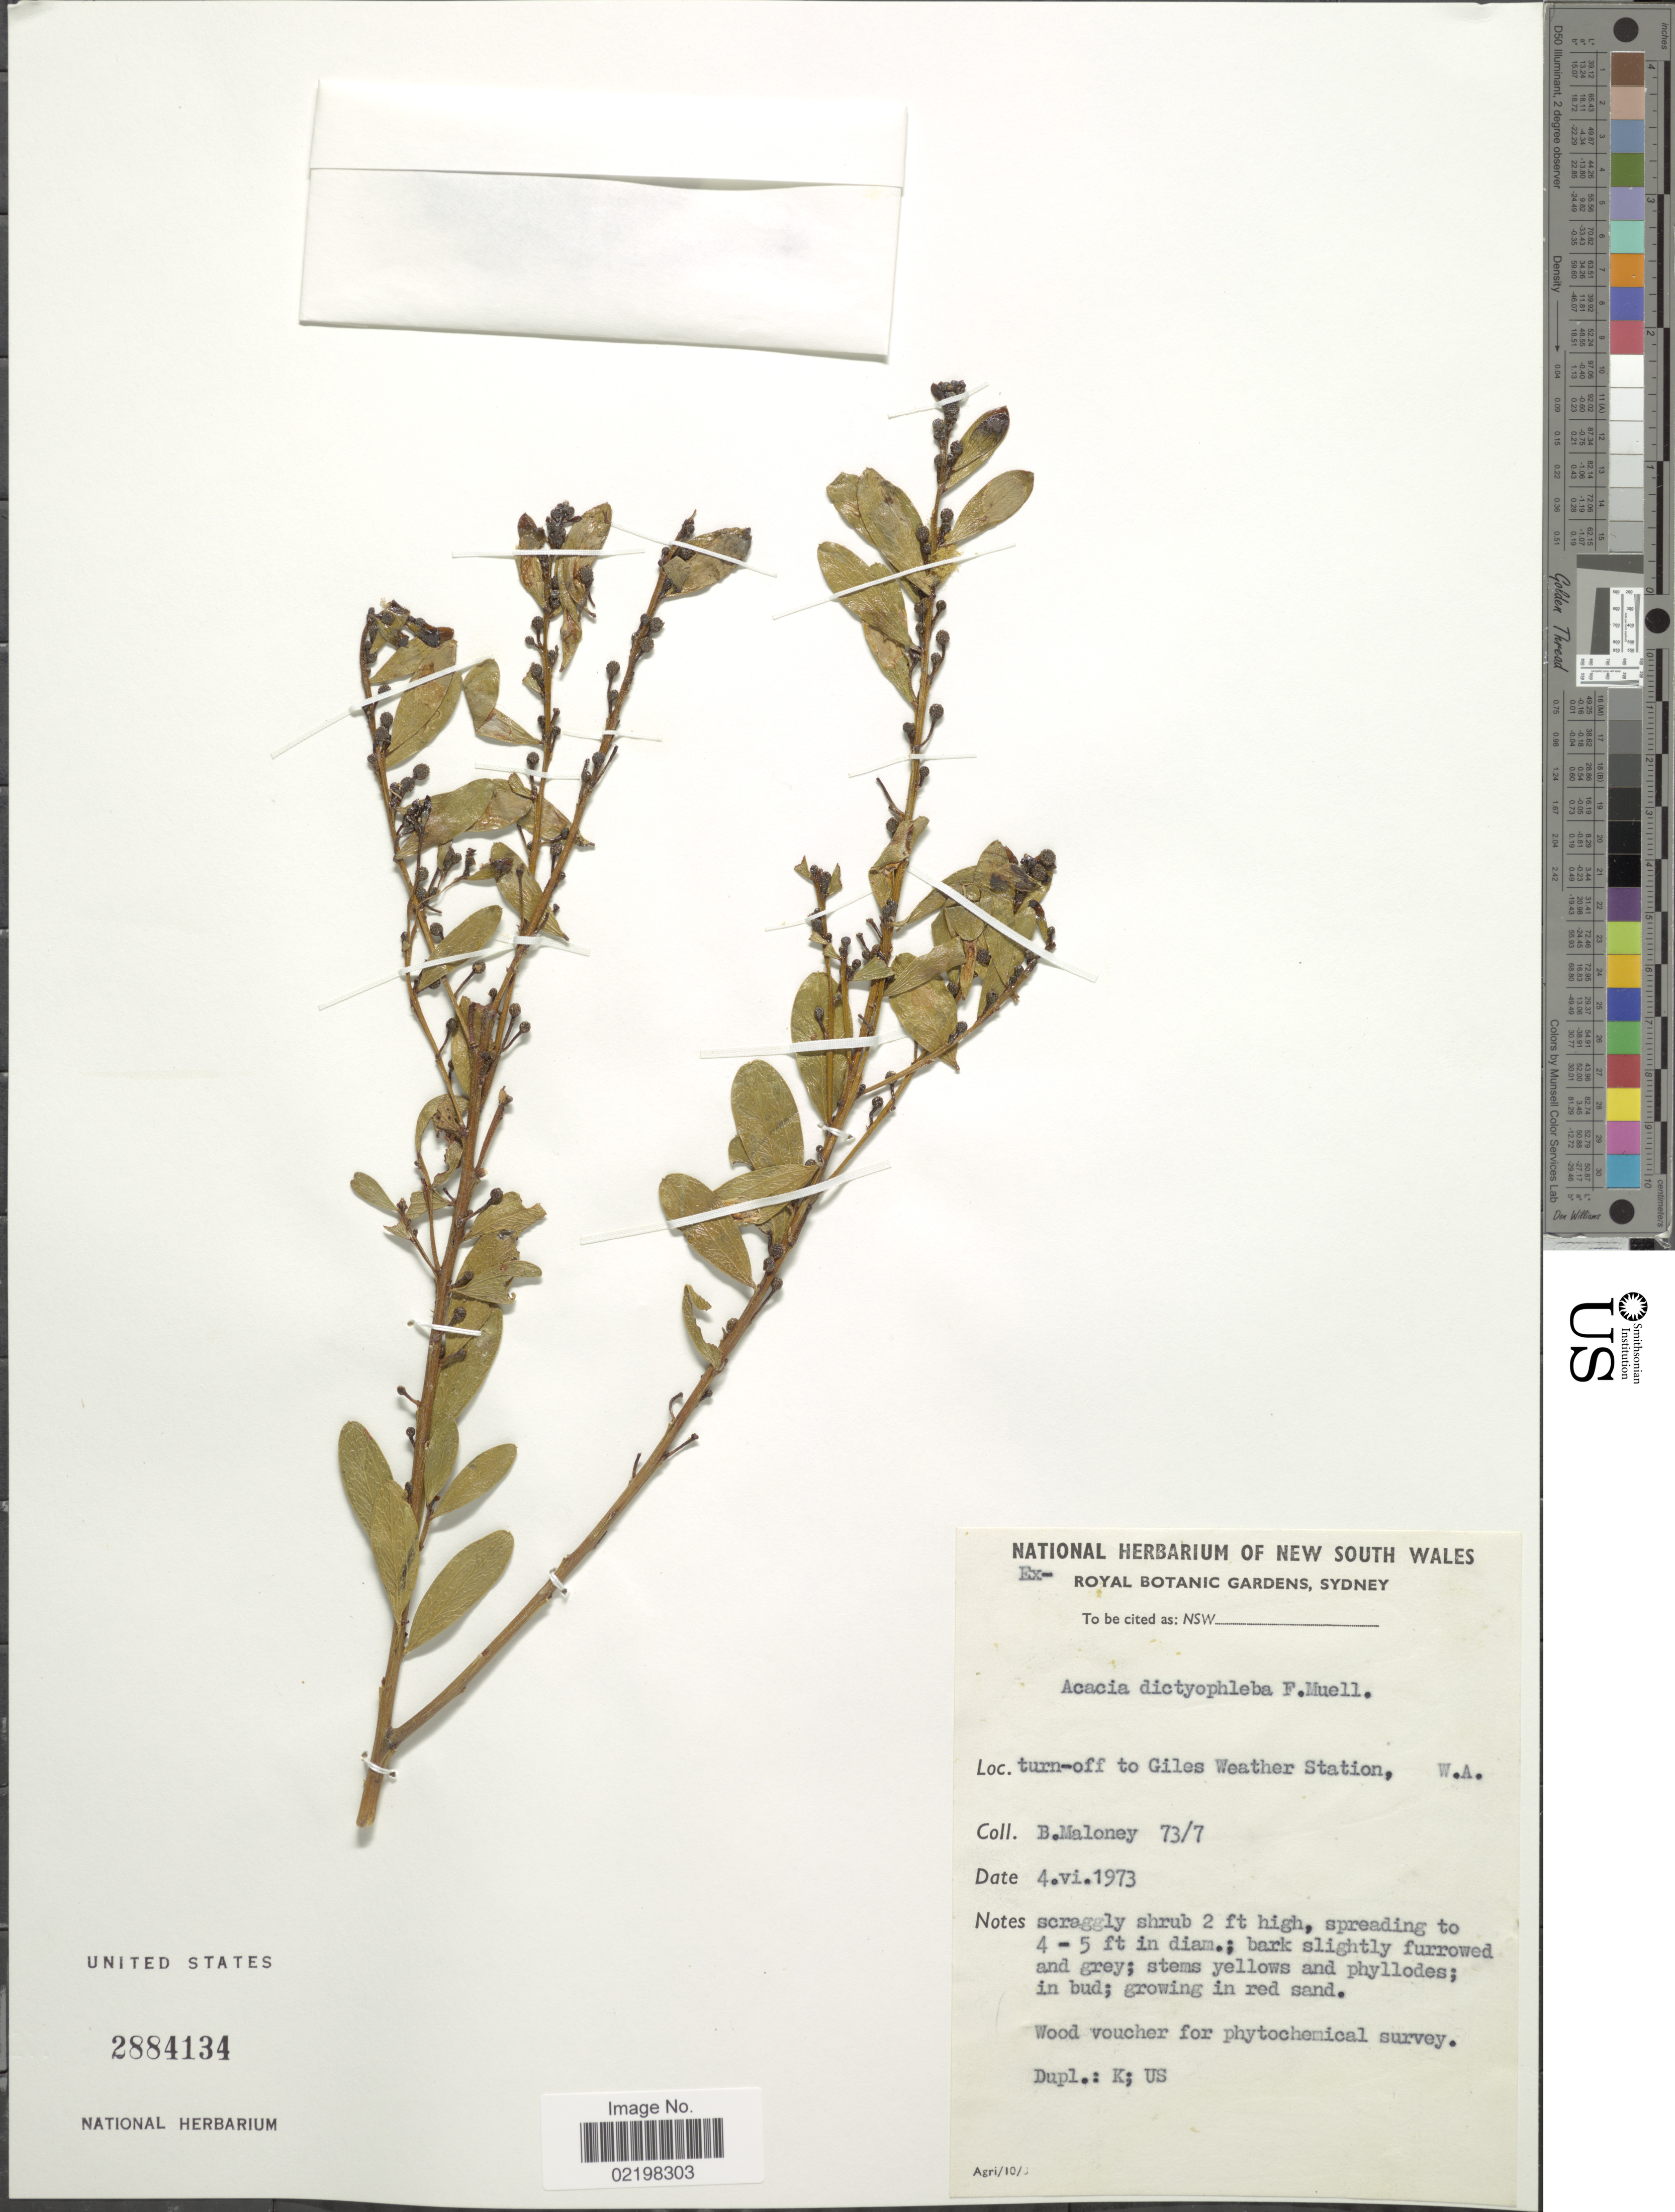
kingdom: Plantae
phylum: Tracheophyta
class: Magnoliopsida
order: Fabales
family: Fabaceae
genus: Acacia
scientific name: Acacia dictyophleba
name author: F. Muell.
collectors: B. Maloney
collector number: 73/7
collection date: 1973-06-04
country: Australia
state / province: Western Australia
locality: Turn-off to Giles Weather Station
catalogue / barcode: US 2884134